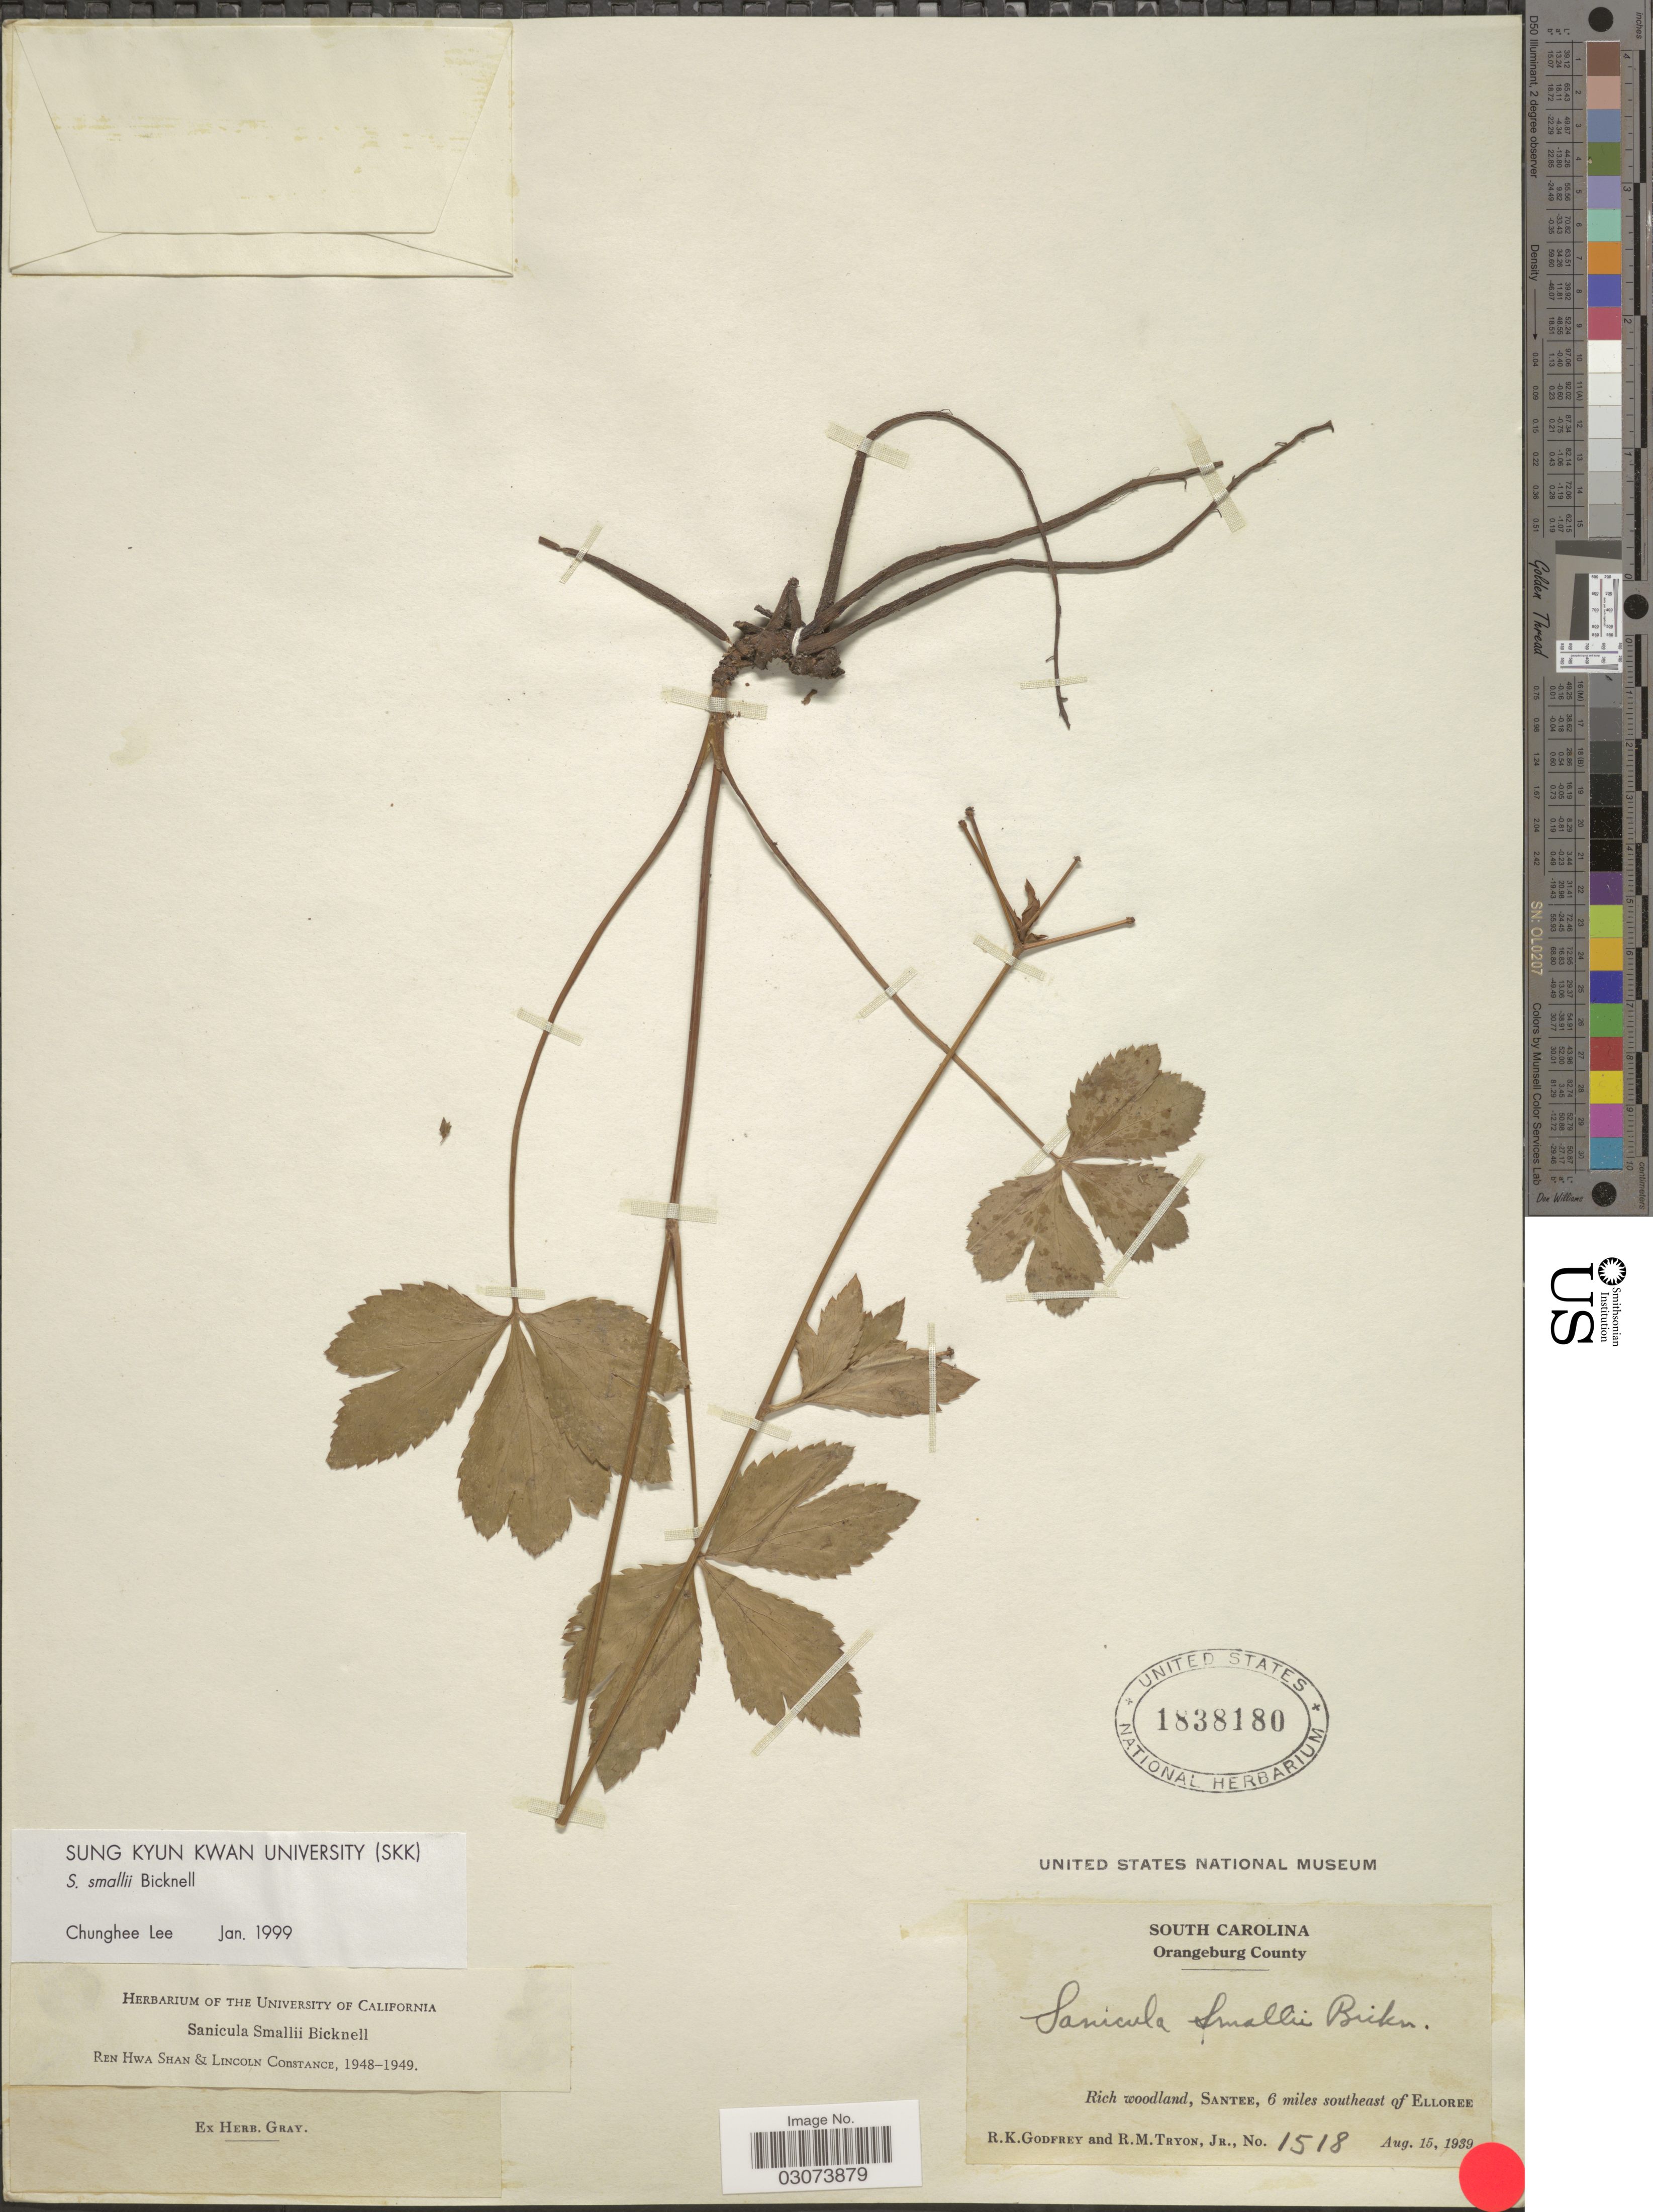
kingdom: Plantae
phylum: Tracheophyta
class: Magnoliopsida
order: Apiales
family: Apiaceae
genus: Sanicula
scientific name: Sanicula smallii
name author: E.P. Bicknell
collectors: R. K. Godfrey & R. Tryon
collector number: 1518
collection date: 1939-08-15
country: United States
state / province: South Carolina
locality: Orangeburg County, Santee, 6 miles southeast of Elloree.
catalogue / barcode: US 1838180